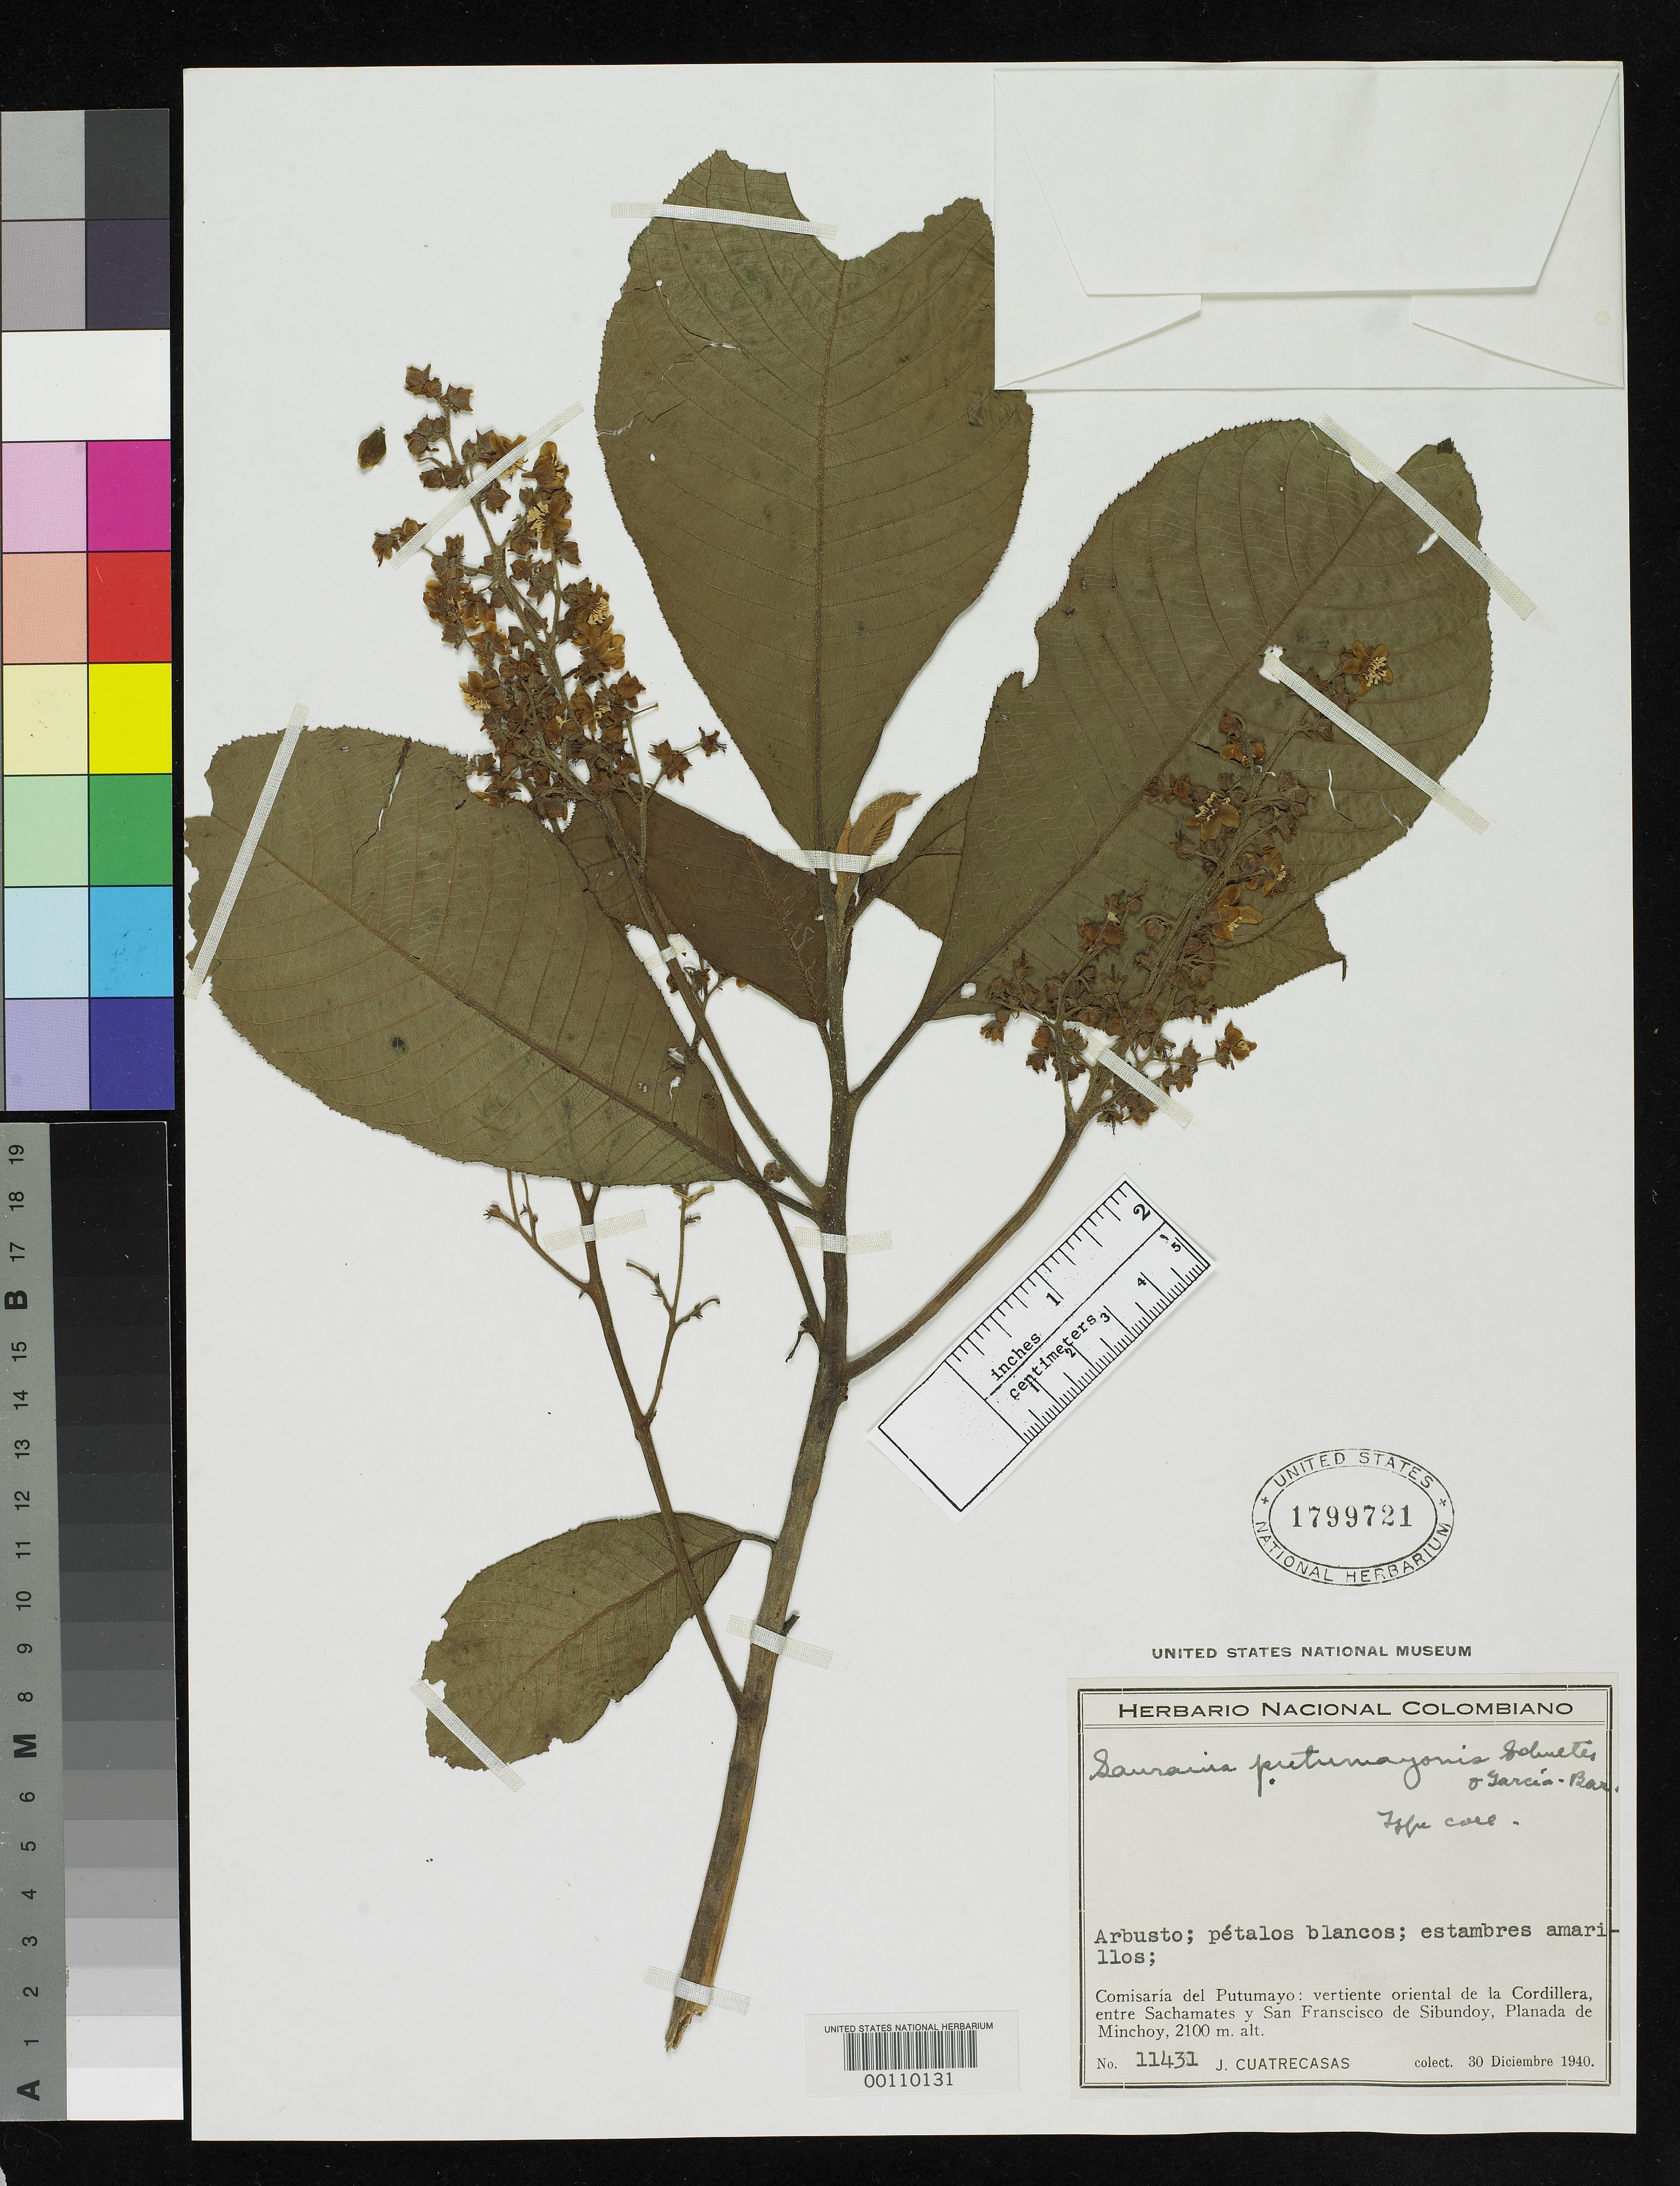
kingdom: Plantae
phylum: Tracheophyta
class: Magnoliopsida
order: Ericales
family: Actinidiaceae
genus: Saurauia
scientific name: Saurauia putumayonis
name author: R.E. Schult. & García-Barr.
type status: Isotype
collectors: J. Cuatrecasas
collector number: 11431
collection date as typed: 30 Dec 1940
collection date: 1940-12-30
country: Colombia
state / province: Putumayo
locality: Between Sachamates and San Francisco de Sibundoy.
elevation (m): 2100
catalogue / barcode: US 1799721